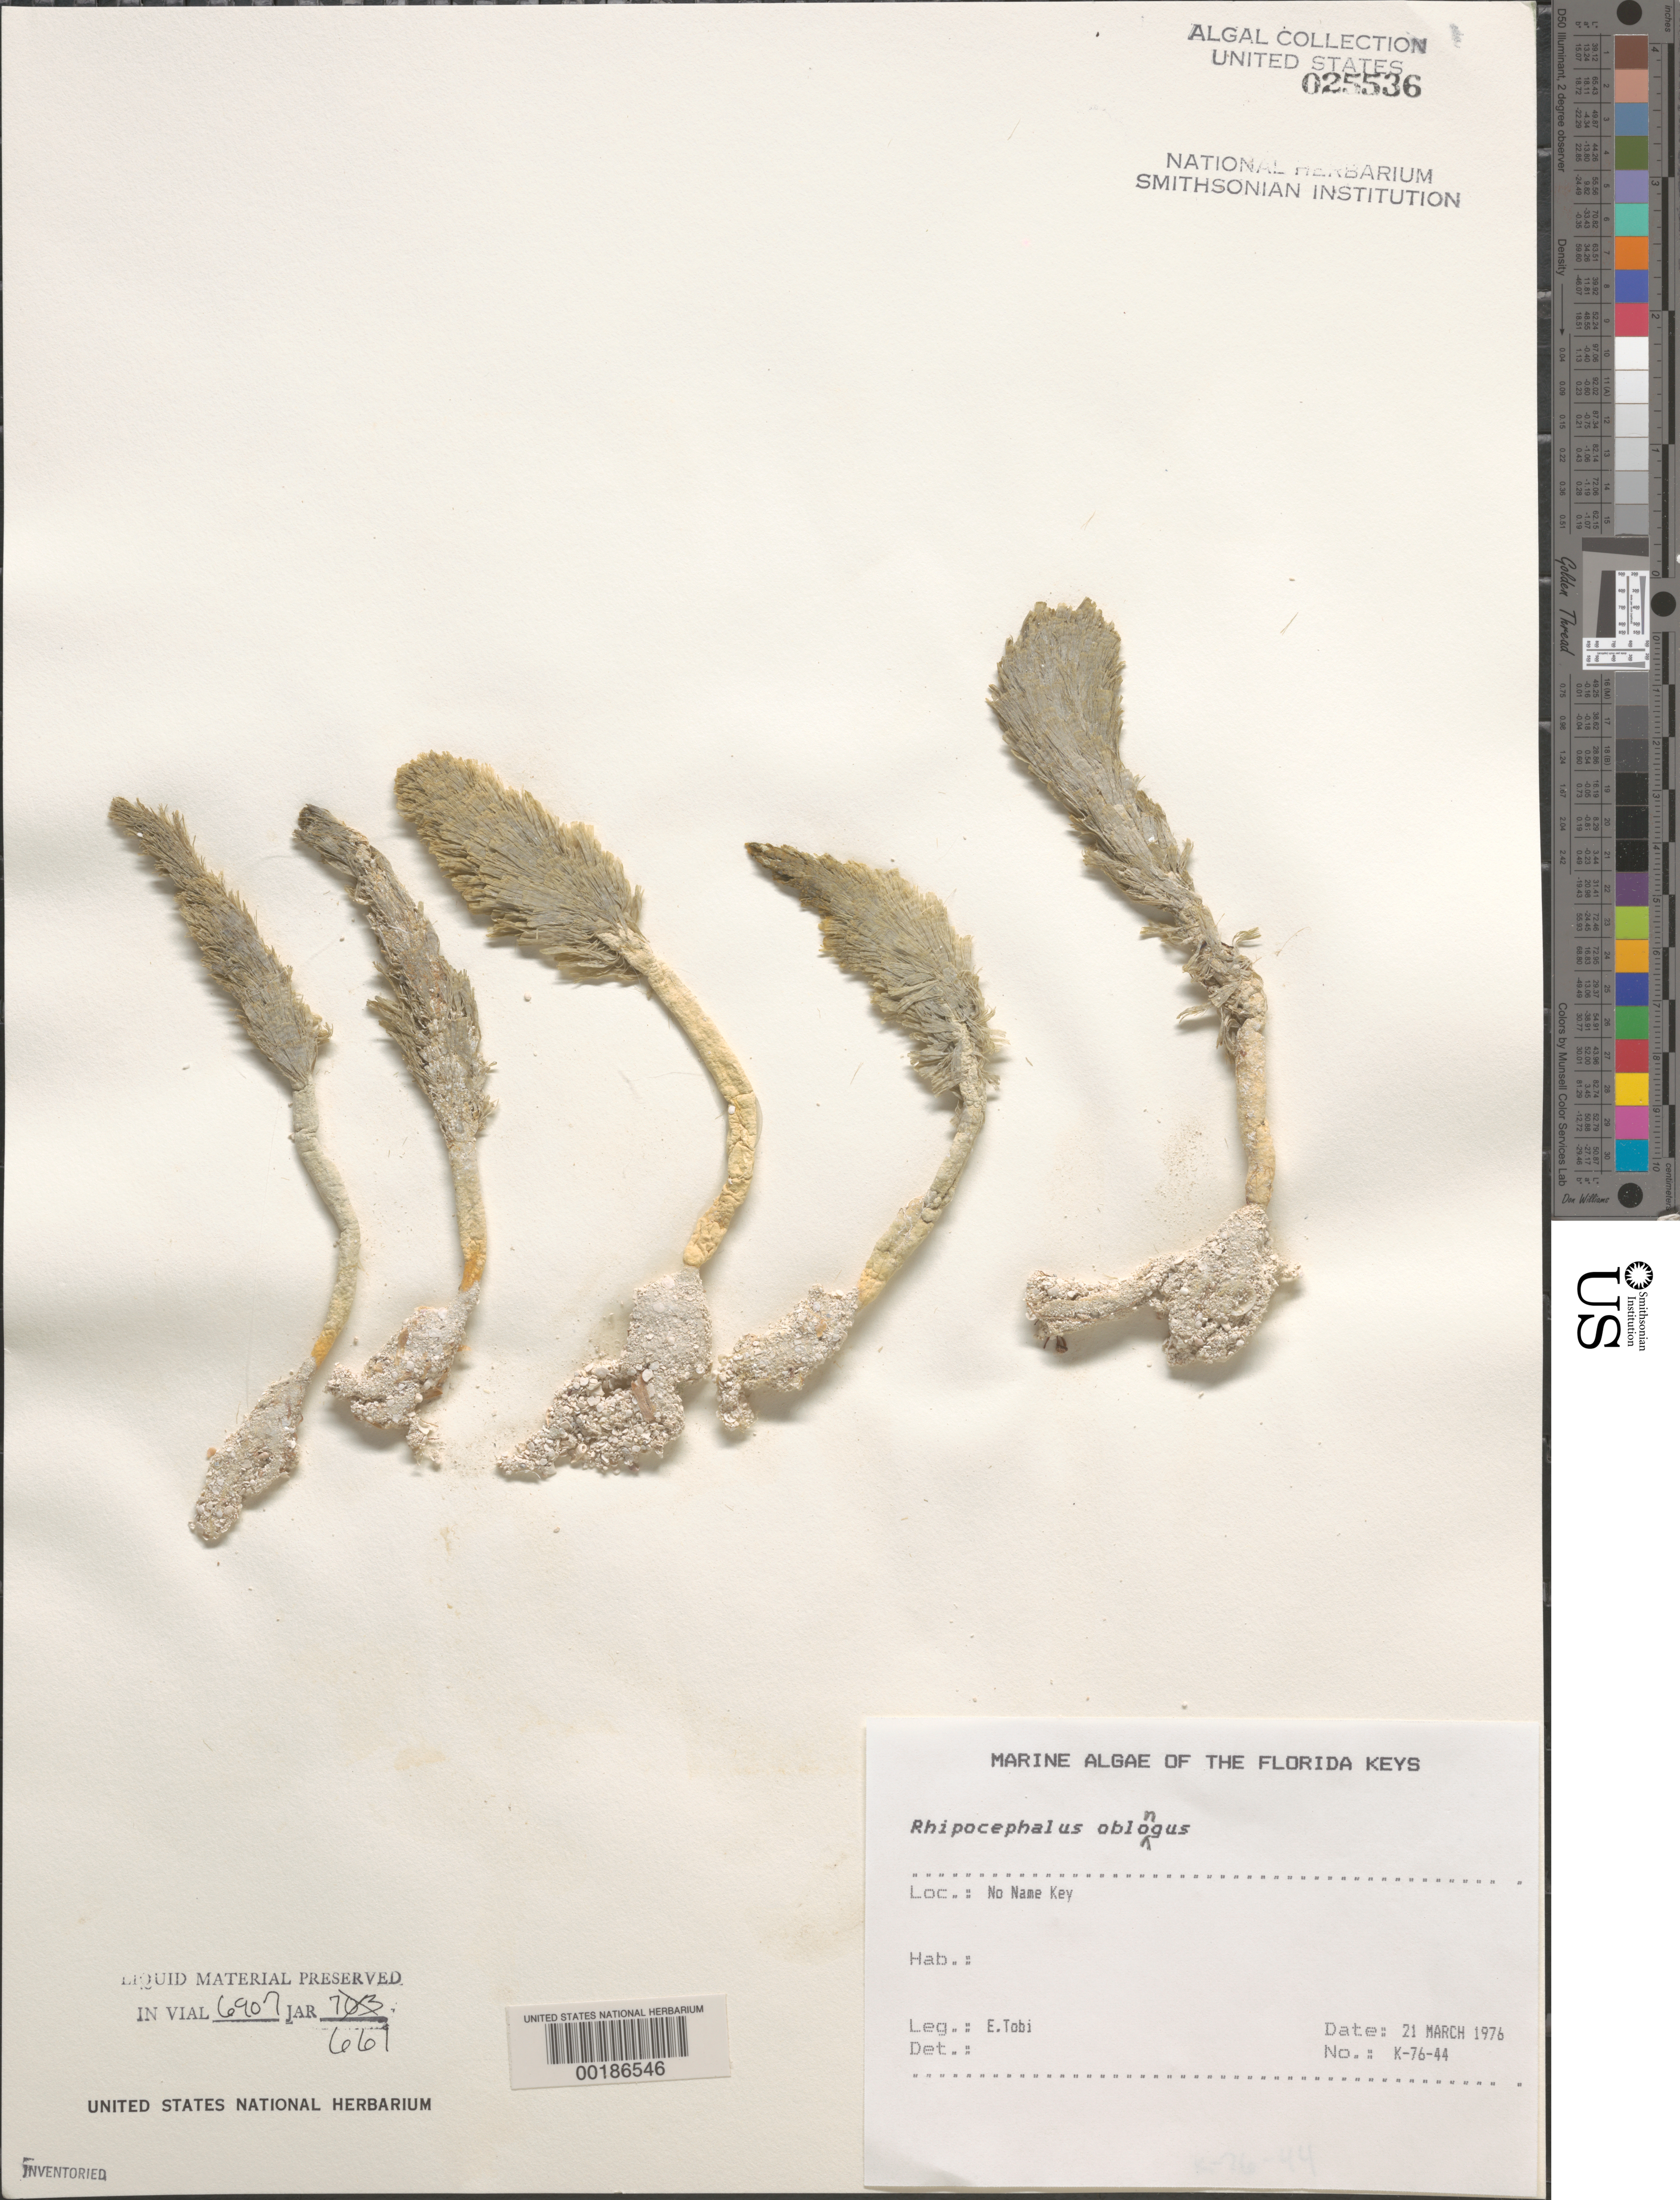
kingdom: Plantae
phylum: Chlorophyta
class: Ulvophyceae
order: Bryopsidales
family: Udoteaceae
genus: Rhipocephalus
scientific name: Rhipocephalus oblongus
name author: (Decne.) Kütz.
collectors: E. Tobi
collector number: K-76-44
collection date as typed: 21 Mar 1976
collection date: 1976-03-21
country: United States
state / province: Florida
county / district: Monroe County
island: No Name Key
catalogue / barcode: US 25536